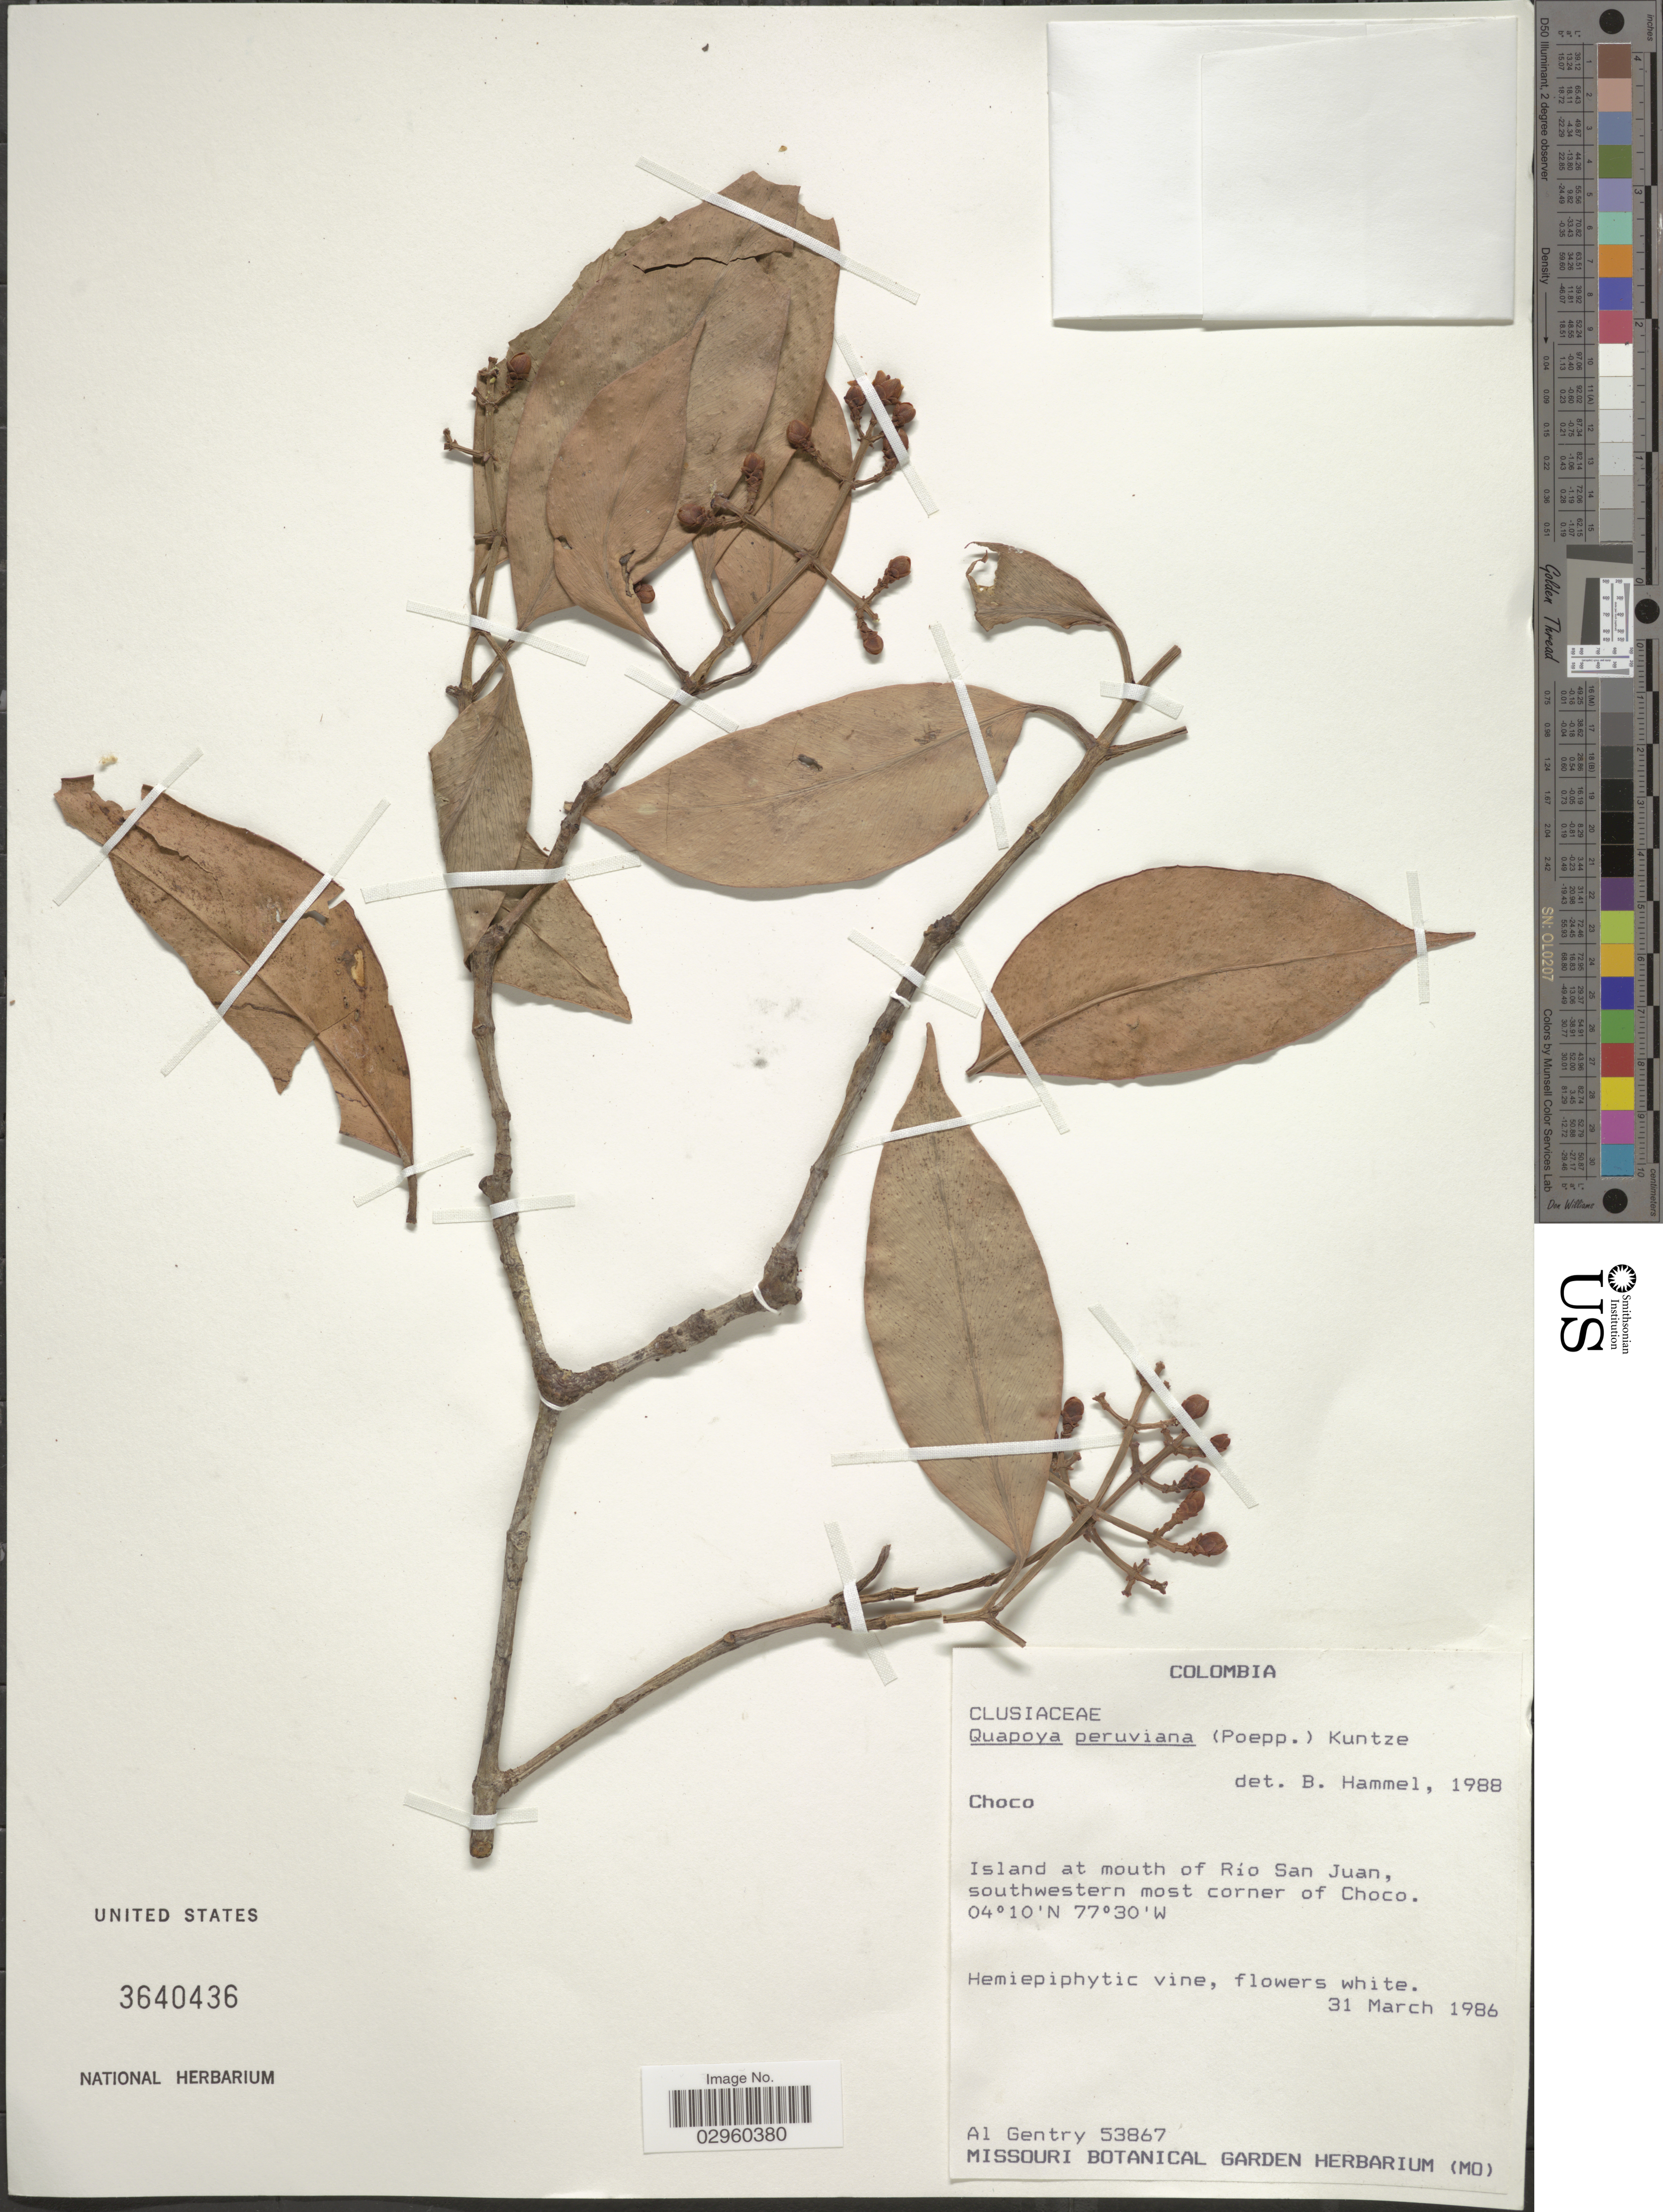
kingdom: Plantae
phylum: Tracheophyta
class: Magnoliopsida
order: Malpighiales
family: Clusiaceae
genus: Clusia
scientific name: Clusia hammeliana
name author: Pipoly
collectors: A. H. Gentry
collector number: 53867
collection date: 1986-03-31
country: Colombia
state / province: Chocó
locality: Island at mouth of Rio San Juan, southwestern most corner of Choco.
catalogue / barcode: US 3640436